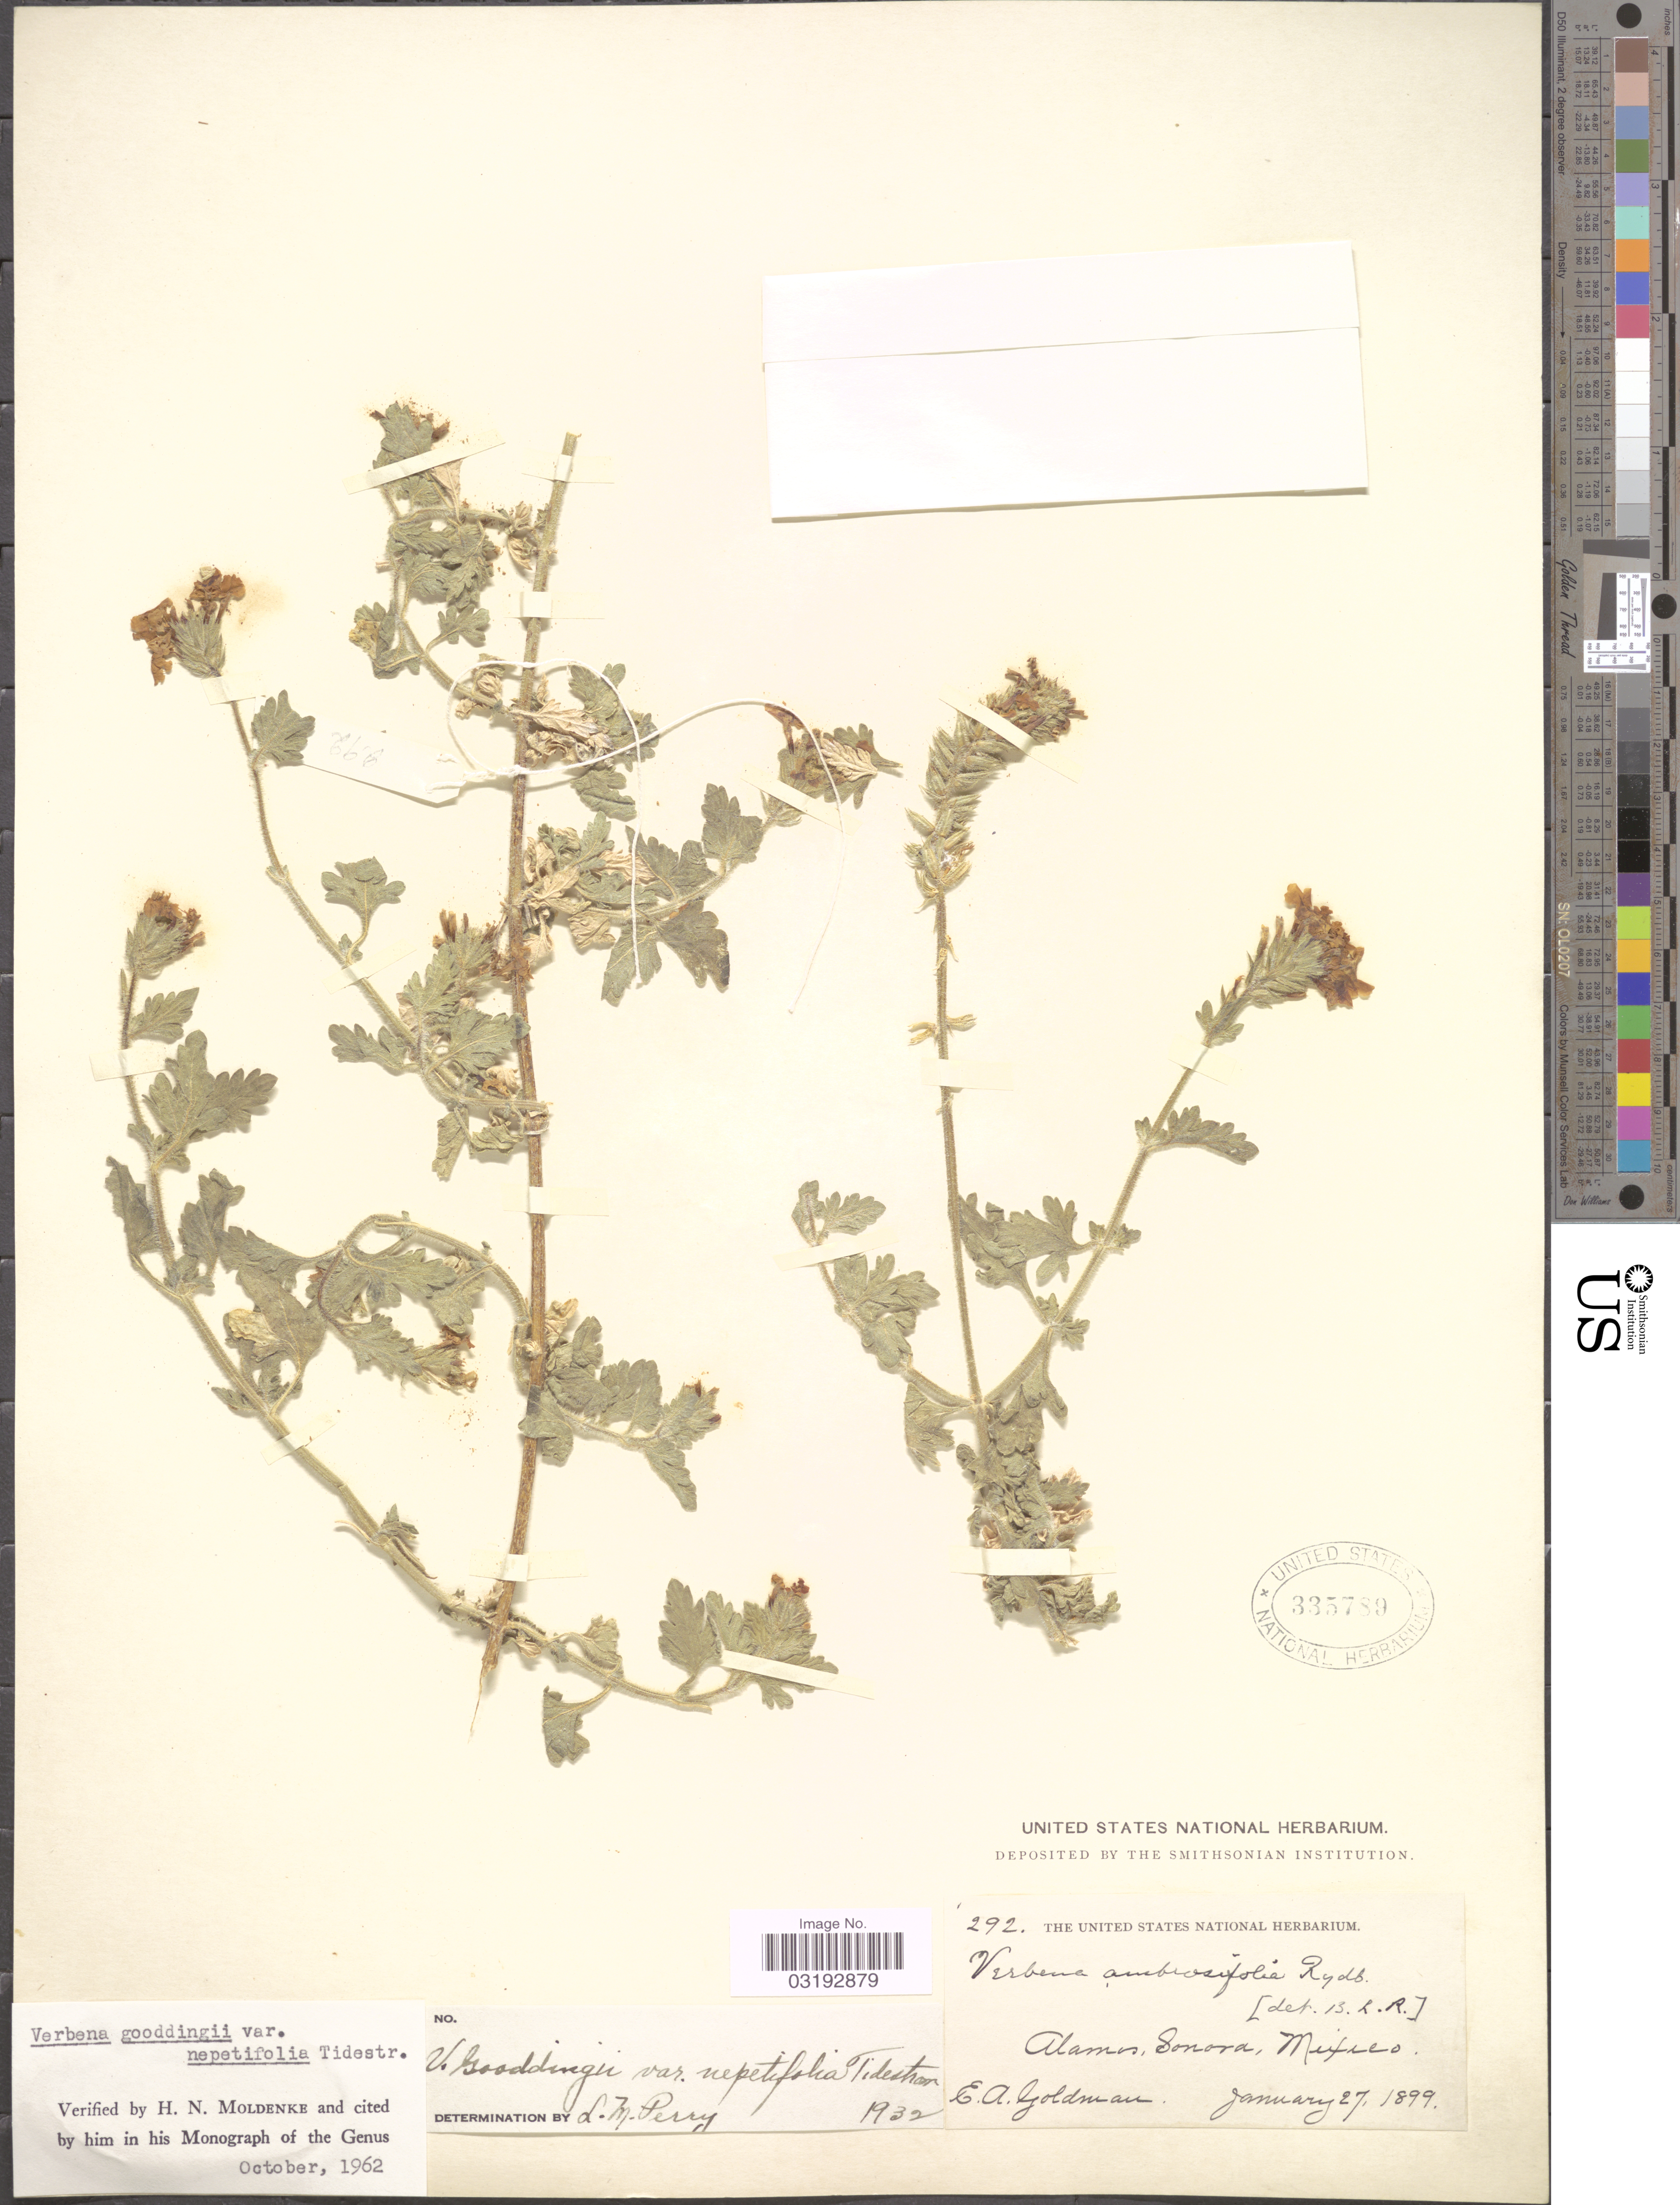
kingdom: Plantae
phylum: Tracheophyta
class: Magnoliopsida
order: Lamiales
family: Verbenaceae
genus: Verbena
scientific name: Verbena gooddingii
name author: Briq.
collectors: E. A. Goldman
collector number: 292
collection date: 1899-01-27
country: Mexico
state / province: Sonora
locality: Alamos.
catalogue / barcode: US 335789